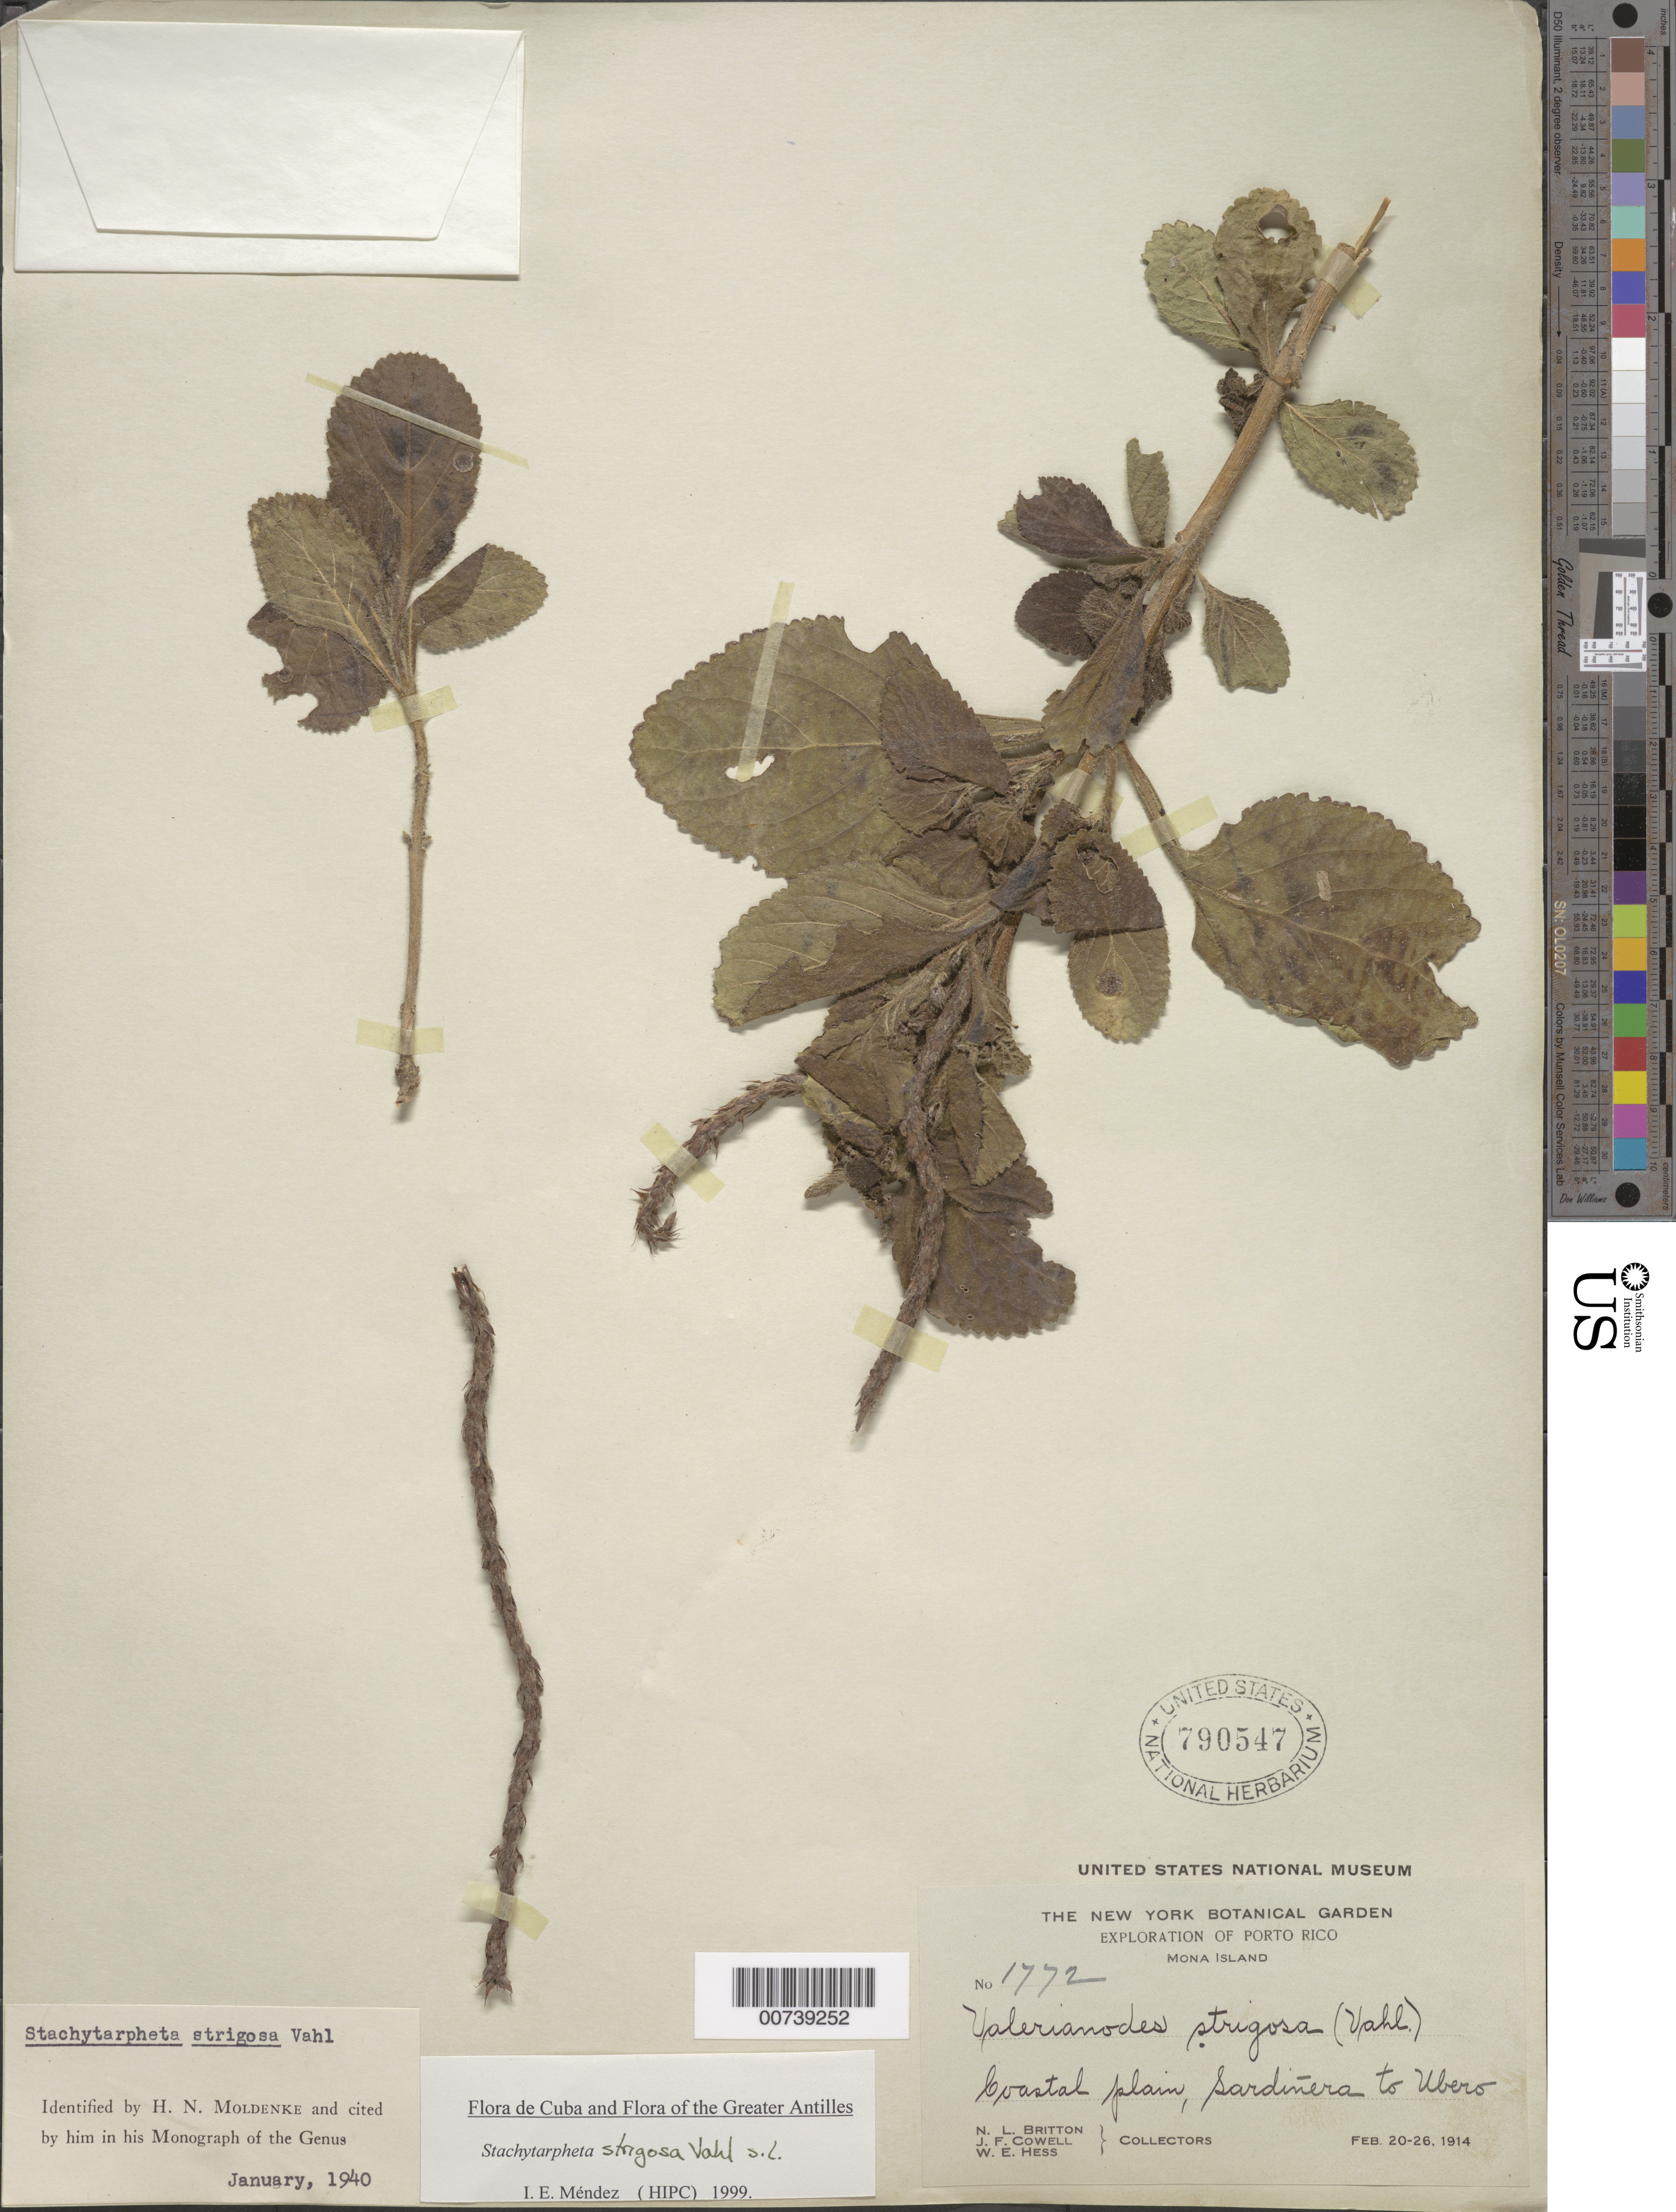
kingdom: Plantae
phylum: Tracheophyta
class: Magnoliopsida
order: Lamiales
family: Verbenaceae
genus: Stachytarpheta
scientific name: Stachytarpheta strigosa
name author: Vahl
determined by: Méndez, Isidro E., (HIPC)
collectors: N. Britton, J. F. Cowell & W. Hess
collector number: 1772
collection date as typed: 20 Feb 1914 to 26 Feb 1914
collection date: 1914-02-20/1914-02-26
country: Puerto Rico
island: Mona I.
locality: Uvero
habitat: Coastal plain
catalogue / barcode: US 790547